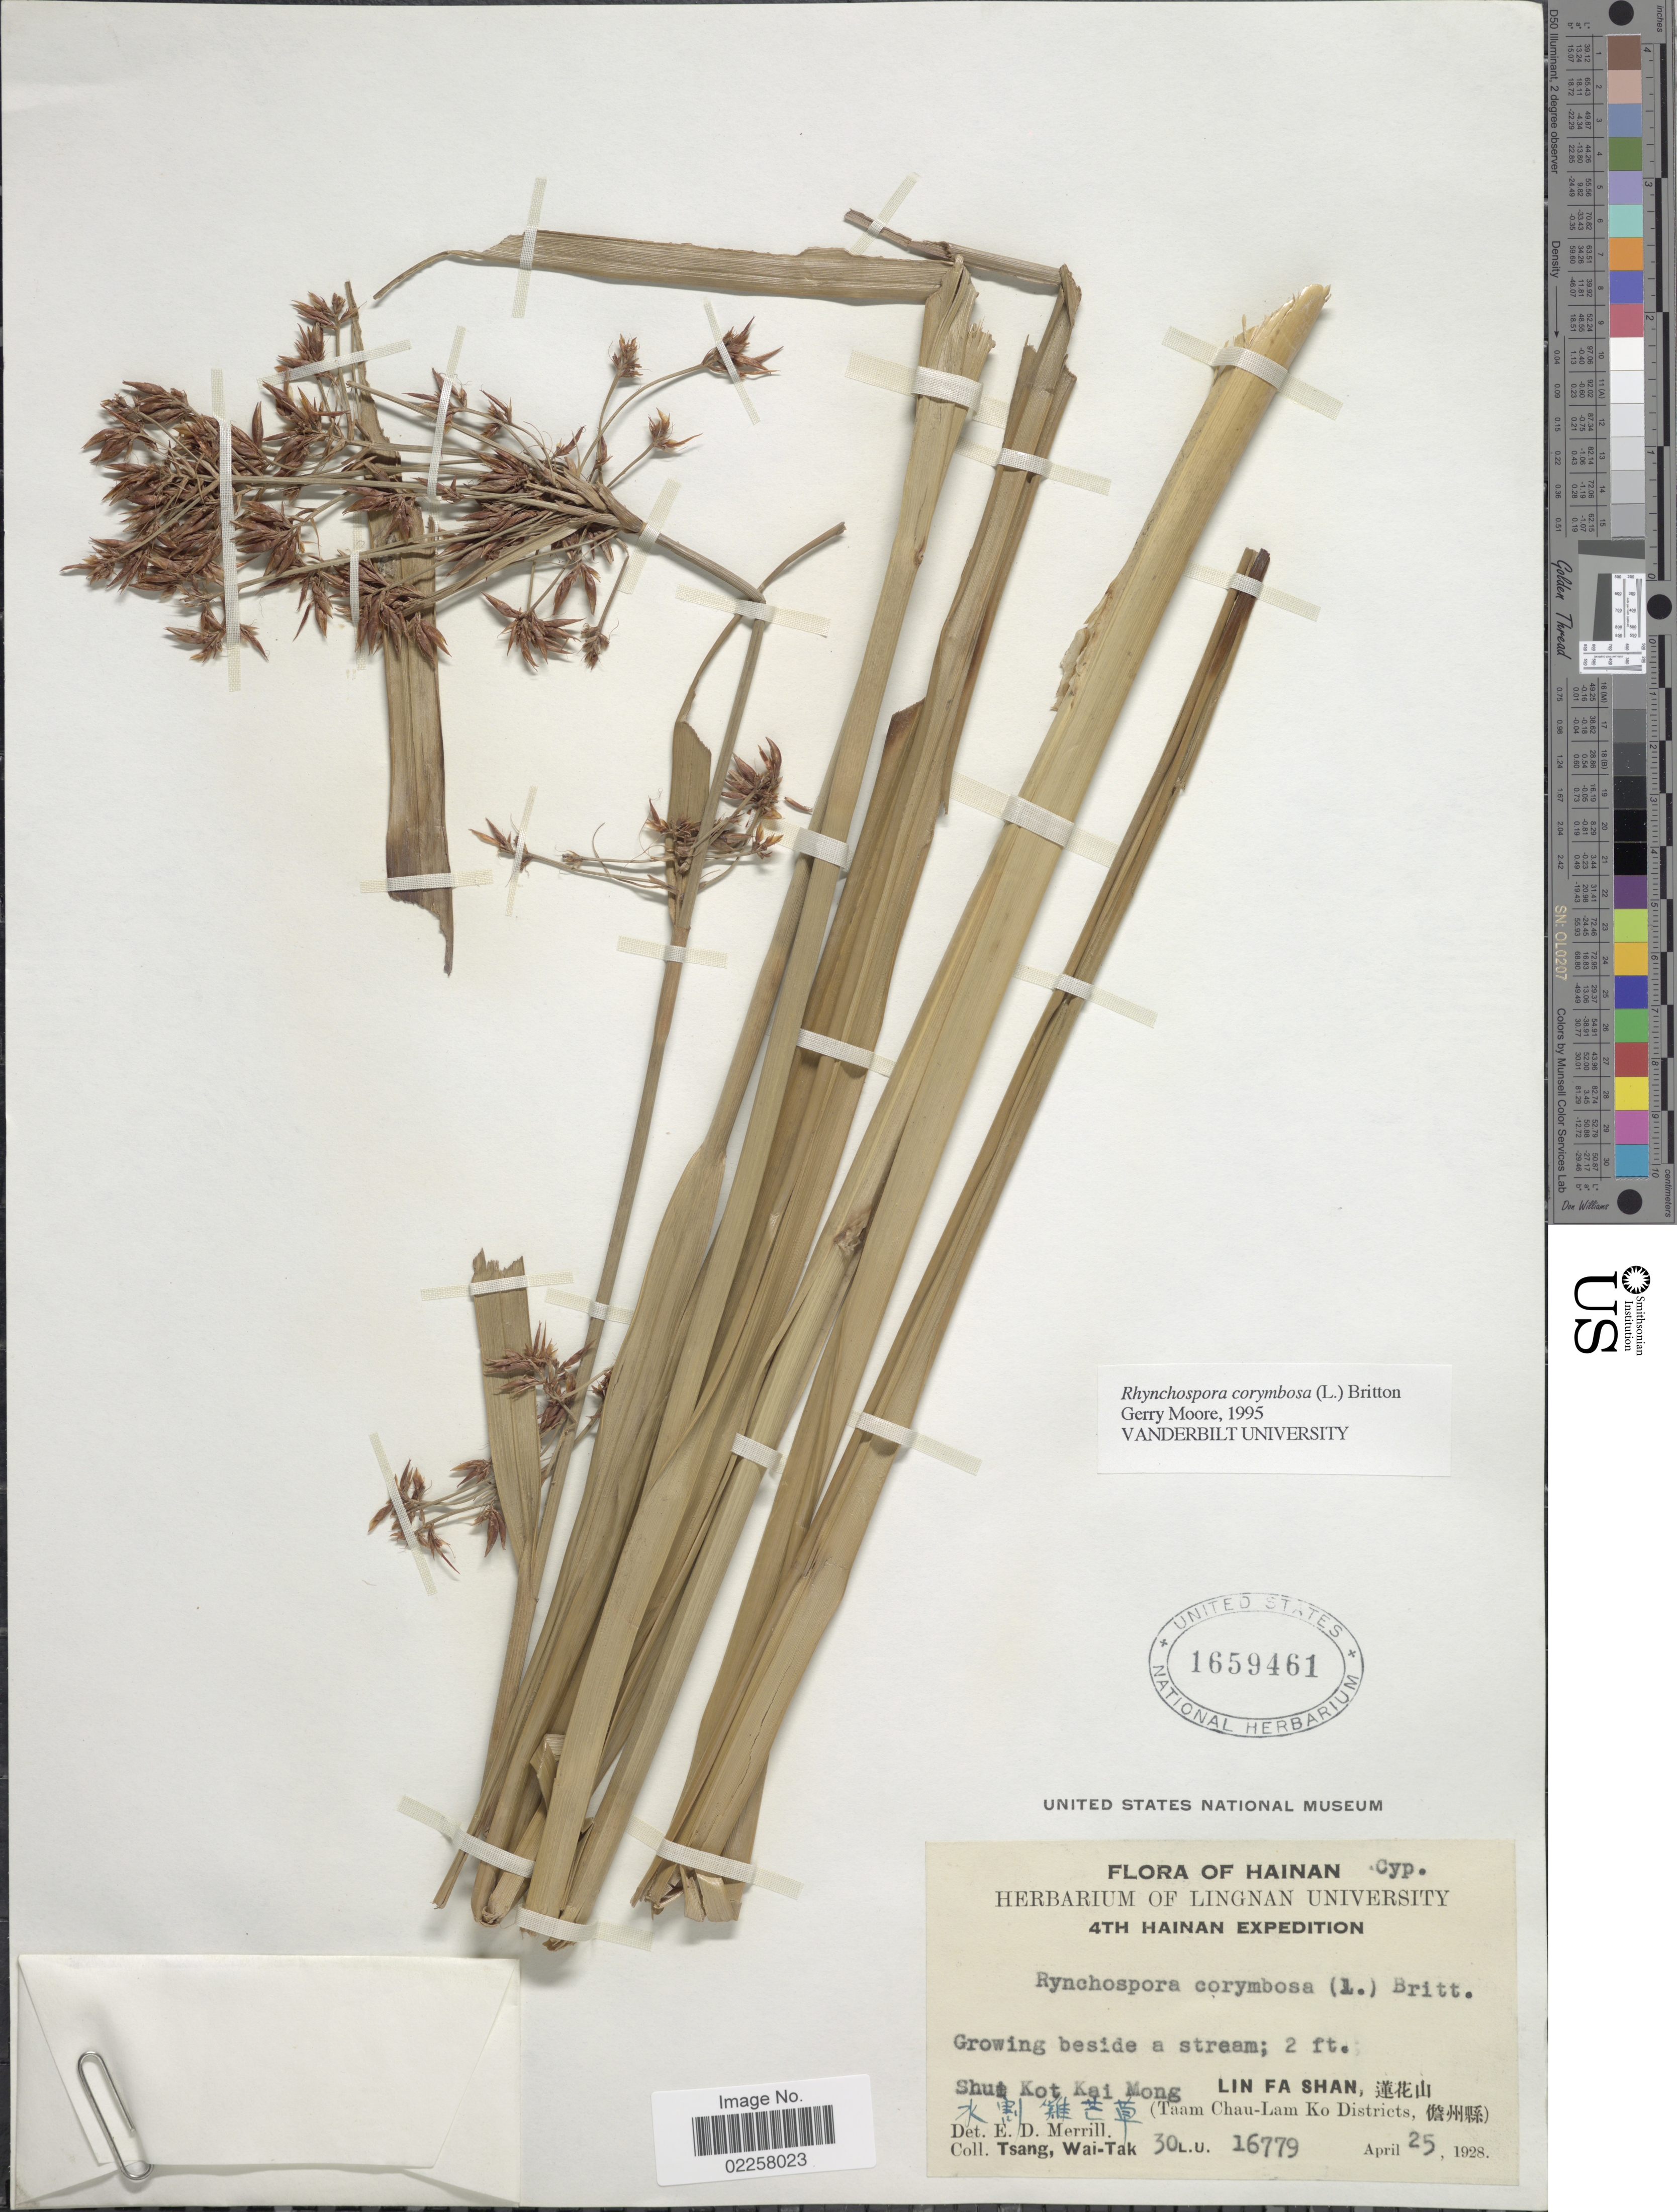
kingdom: Plantae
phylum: Tracheophyta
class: Liliopsida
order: Poales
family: Cyperaceae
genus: Rhynchospora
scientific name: Rhynchospora corymbosa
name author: (L.) Britton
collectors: W. T. Tsang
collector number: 30/L.U.16779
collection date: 1928-04-25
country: China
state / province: Hainan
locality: Shui Kot Kai Mong. Lin Fa Shan. (Taam Chau-Lam Ko Districts)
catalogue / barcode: US 1659461